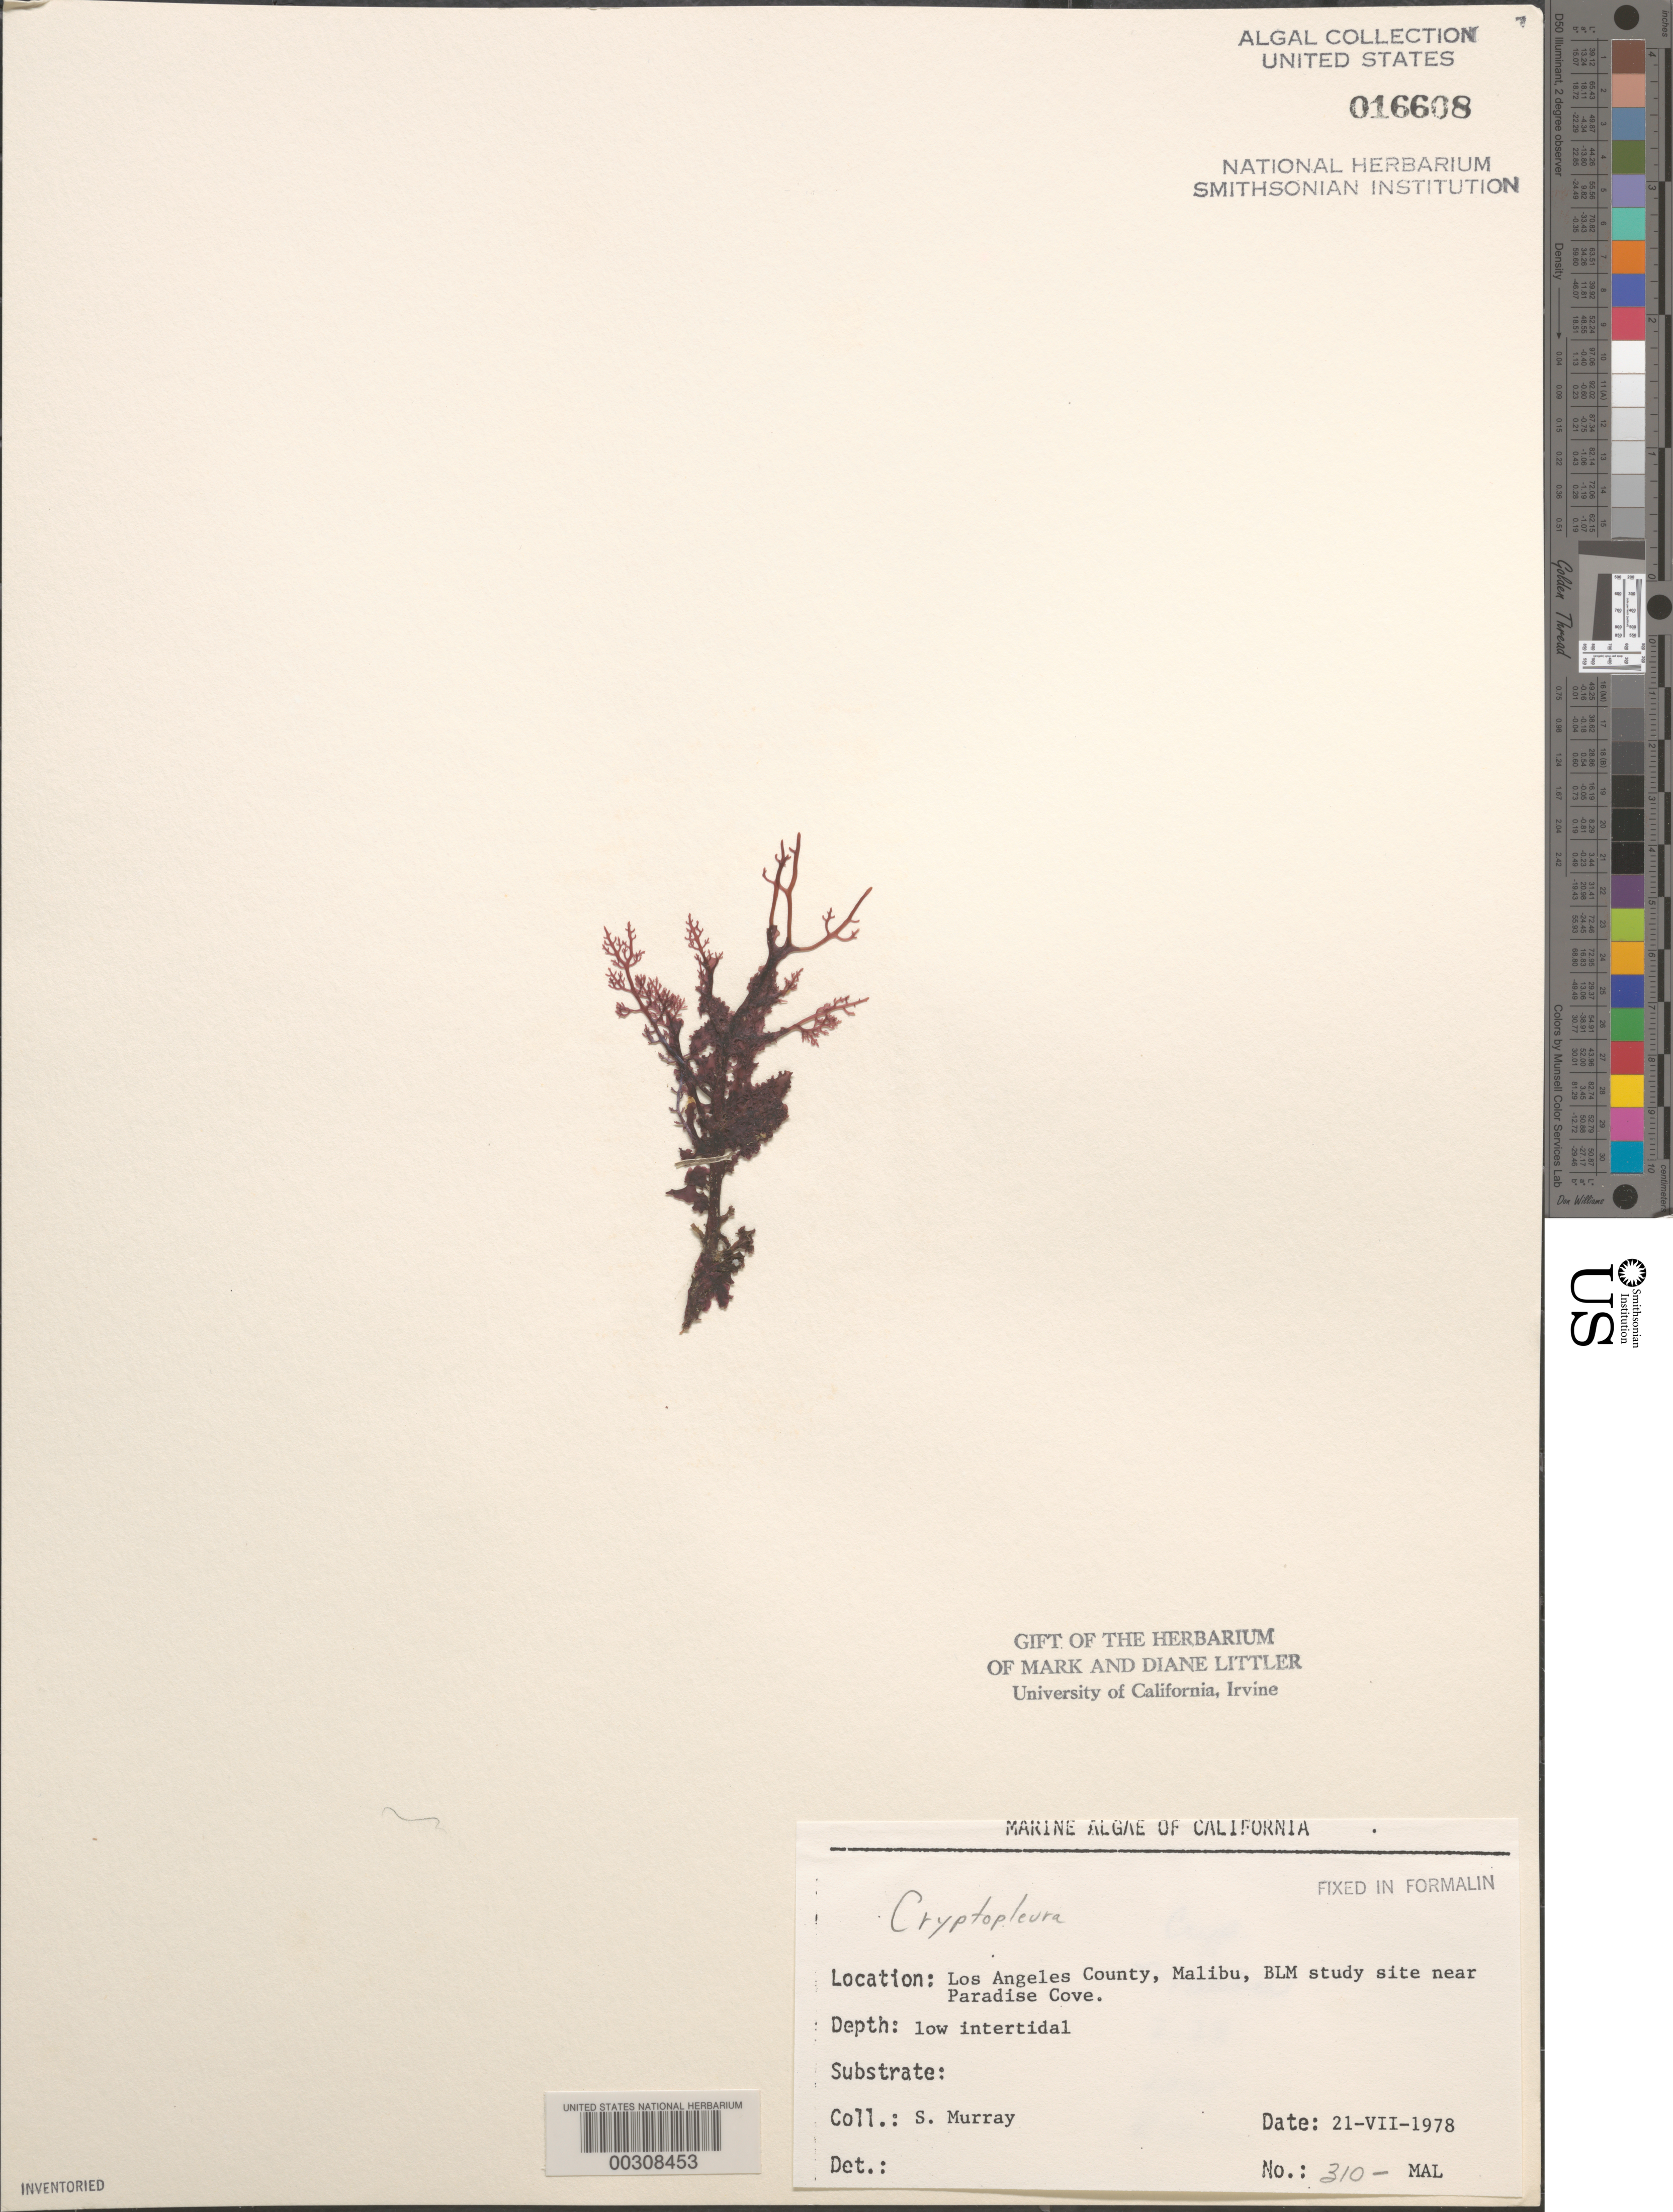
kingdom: Plantae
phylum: Rhodophyta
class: Florideophyceae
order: Ceramiales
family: Delesseriaceae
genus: Cryptopleura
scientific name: Cryptopleura sp.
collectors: S. N. Murray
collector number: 310-mal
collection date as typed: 21 Jul 1978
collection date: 1978-07-21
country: United States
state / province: California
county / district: Los Angeles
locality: Malibu, near Paradise Cove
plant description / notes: BLM-SOCALBIGHT Rocky Intertidal Survey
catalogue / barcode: US 16608